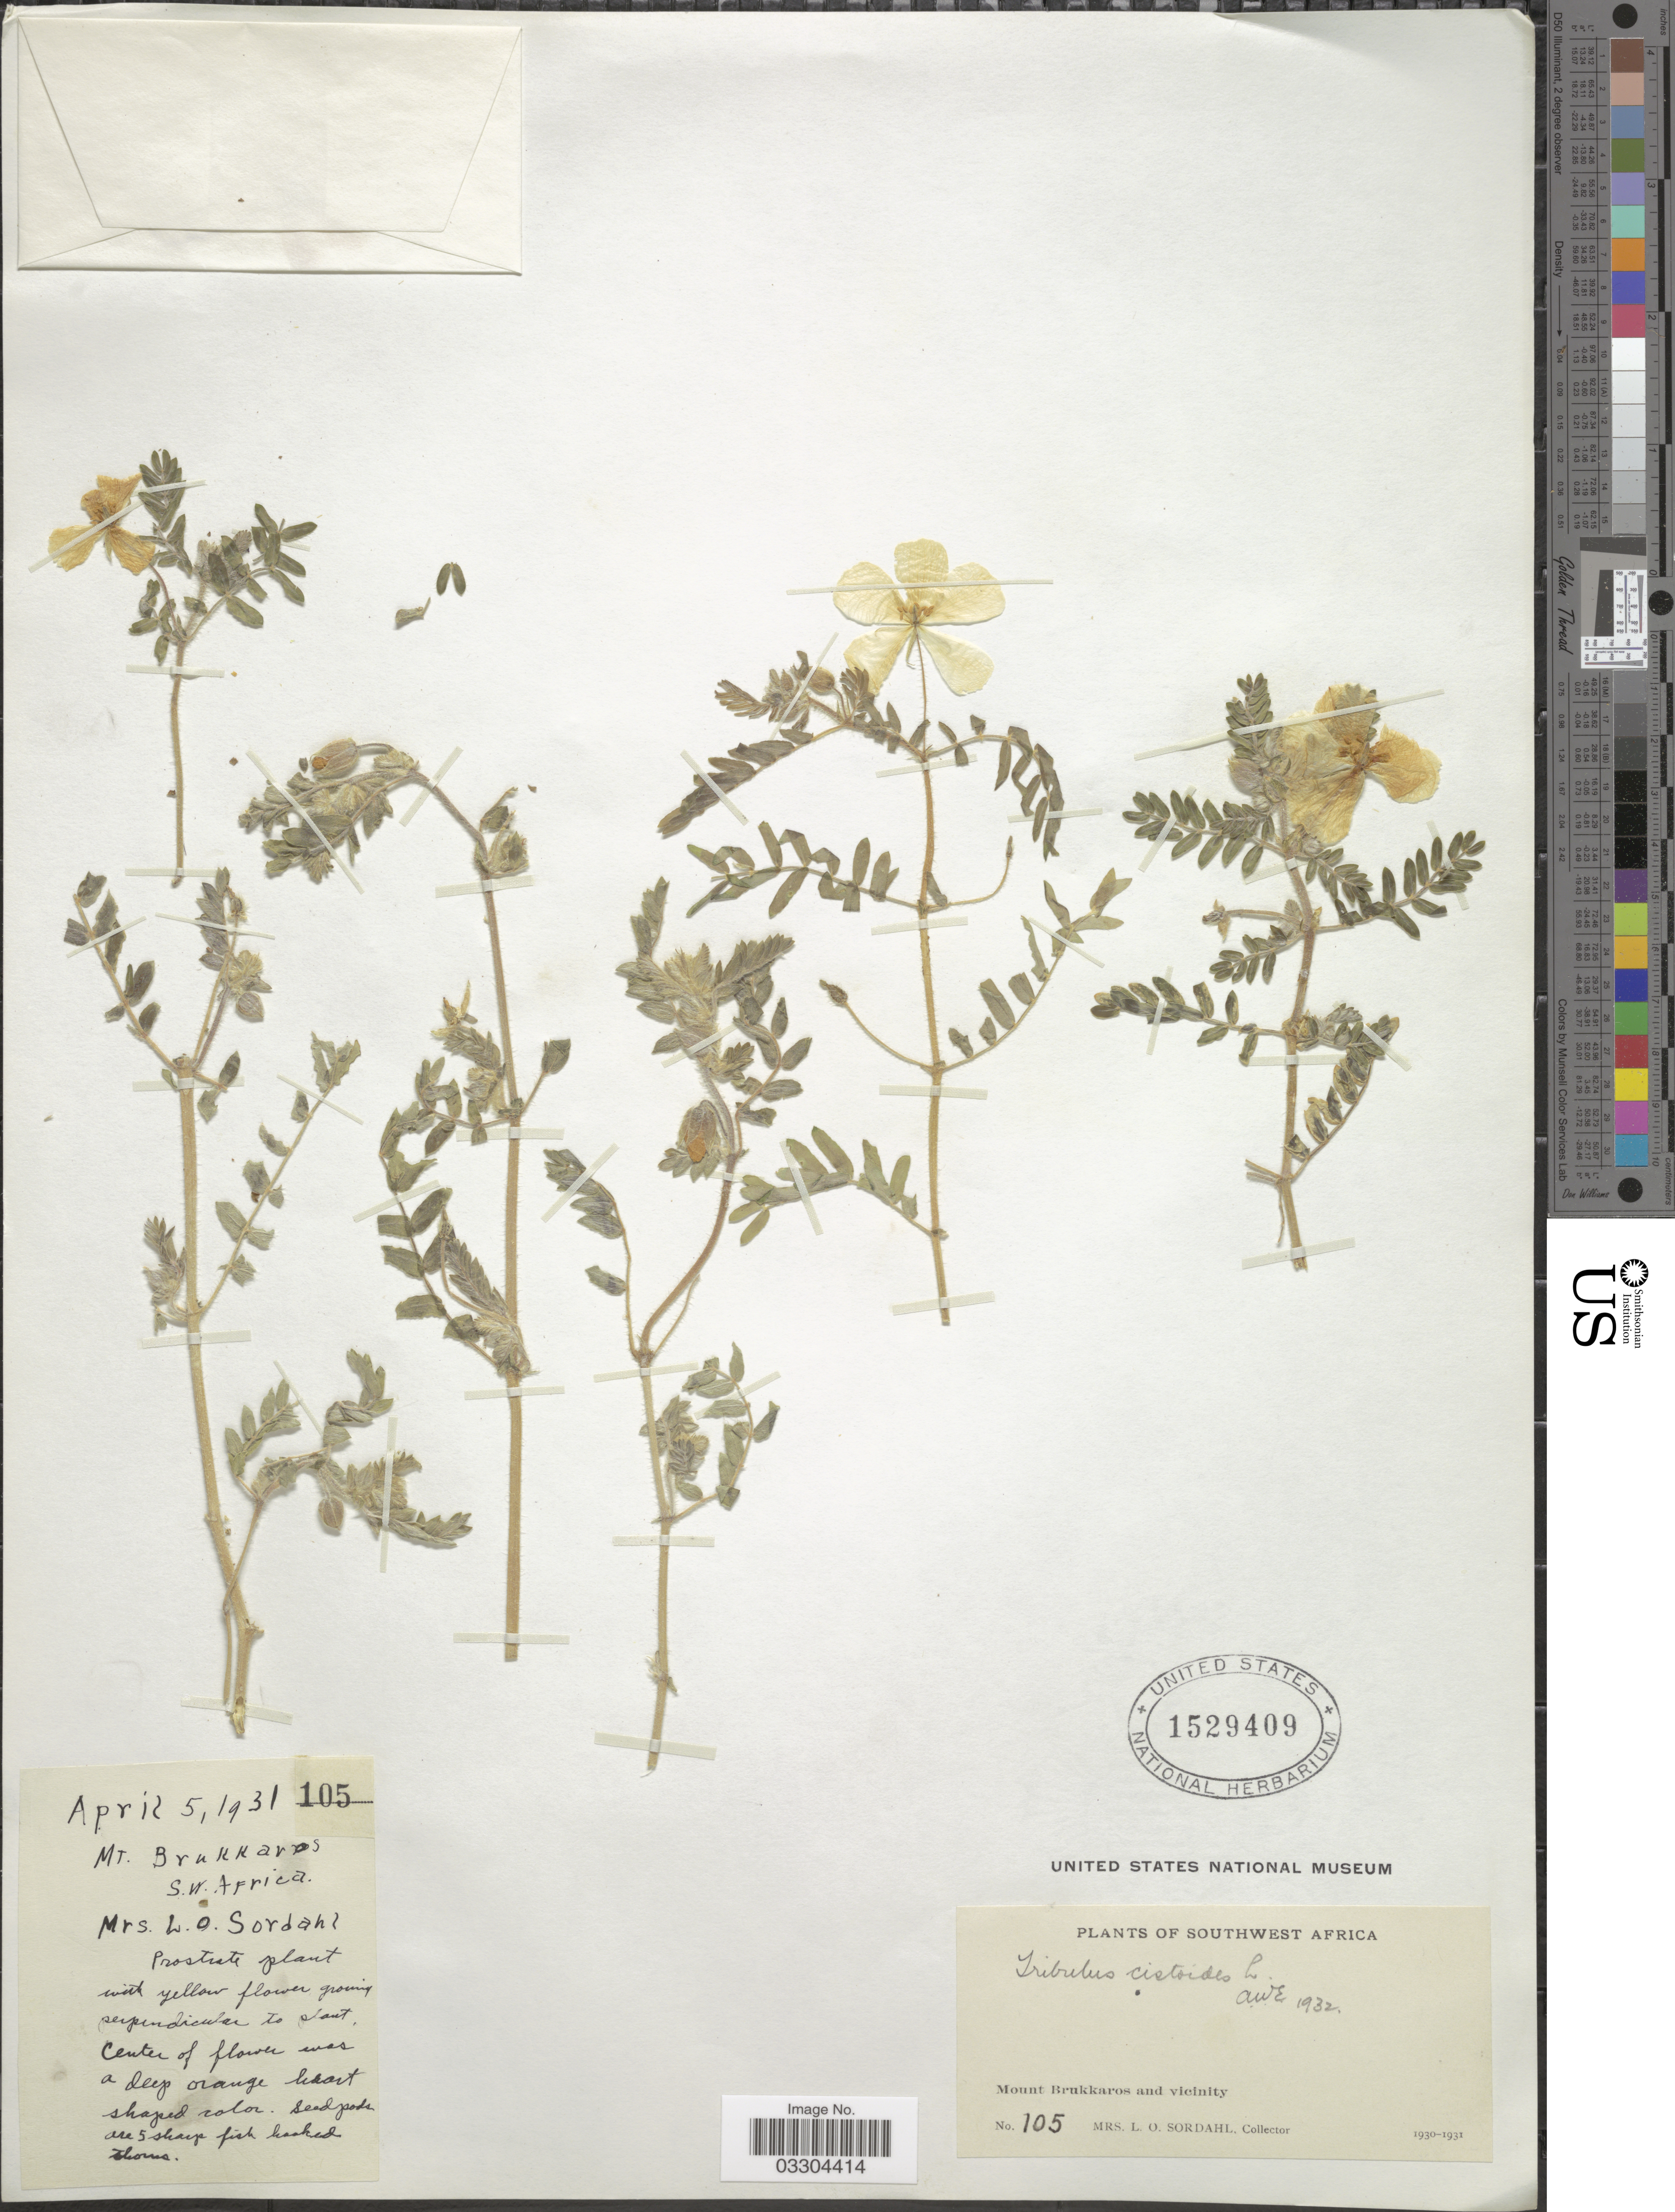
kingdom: Plantae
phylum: Tracheophyta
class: Magnoliopsida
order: Zygophyllales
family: Zygophyllaceae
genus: Tribulus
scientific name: Tribulus cistoides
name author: L.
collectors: L. Sordahl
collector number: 105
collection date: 1931-04-05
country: Namibia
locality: Southwest Africa. Mount Brukkaros and vicinity.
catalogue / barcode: US 1529409